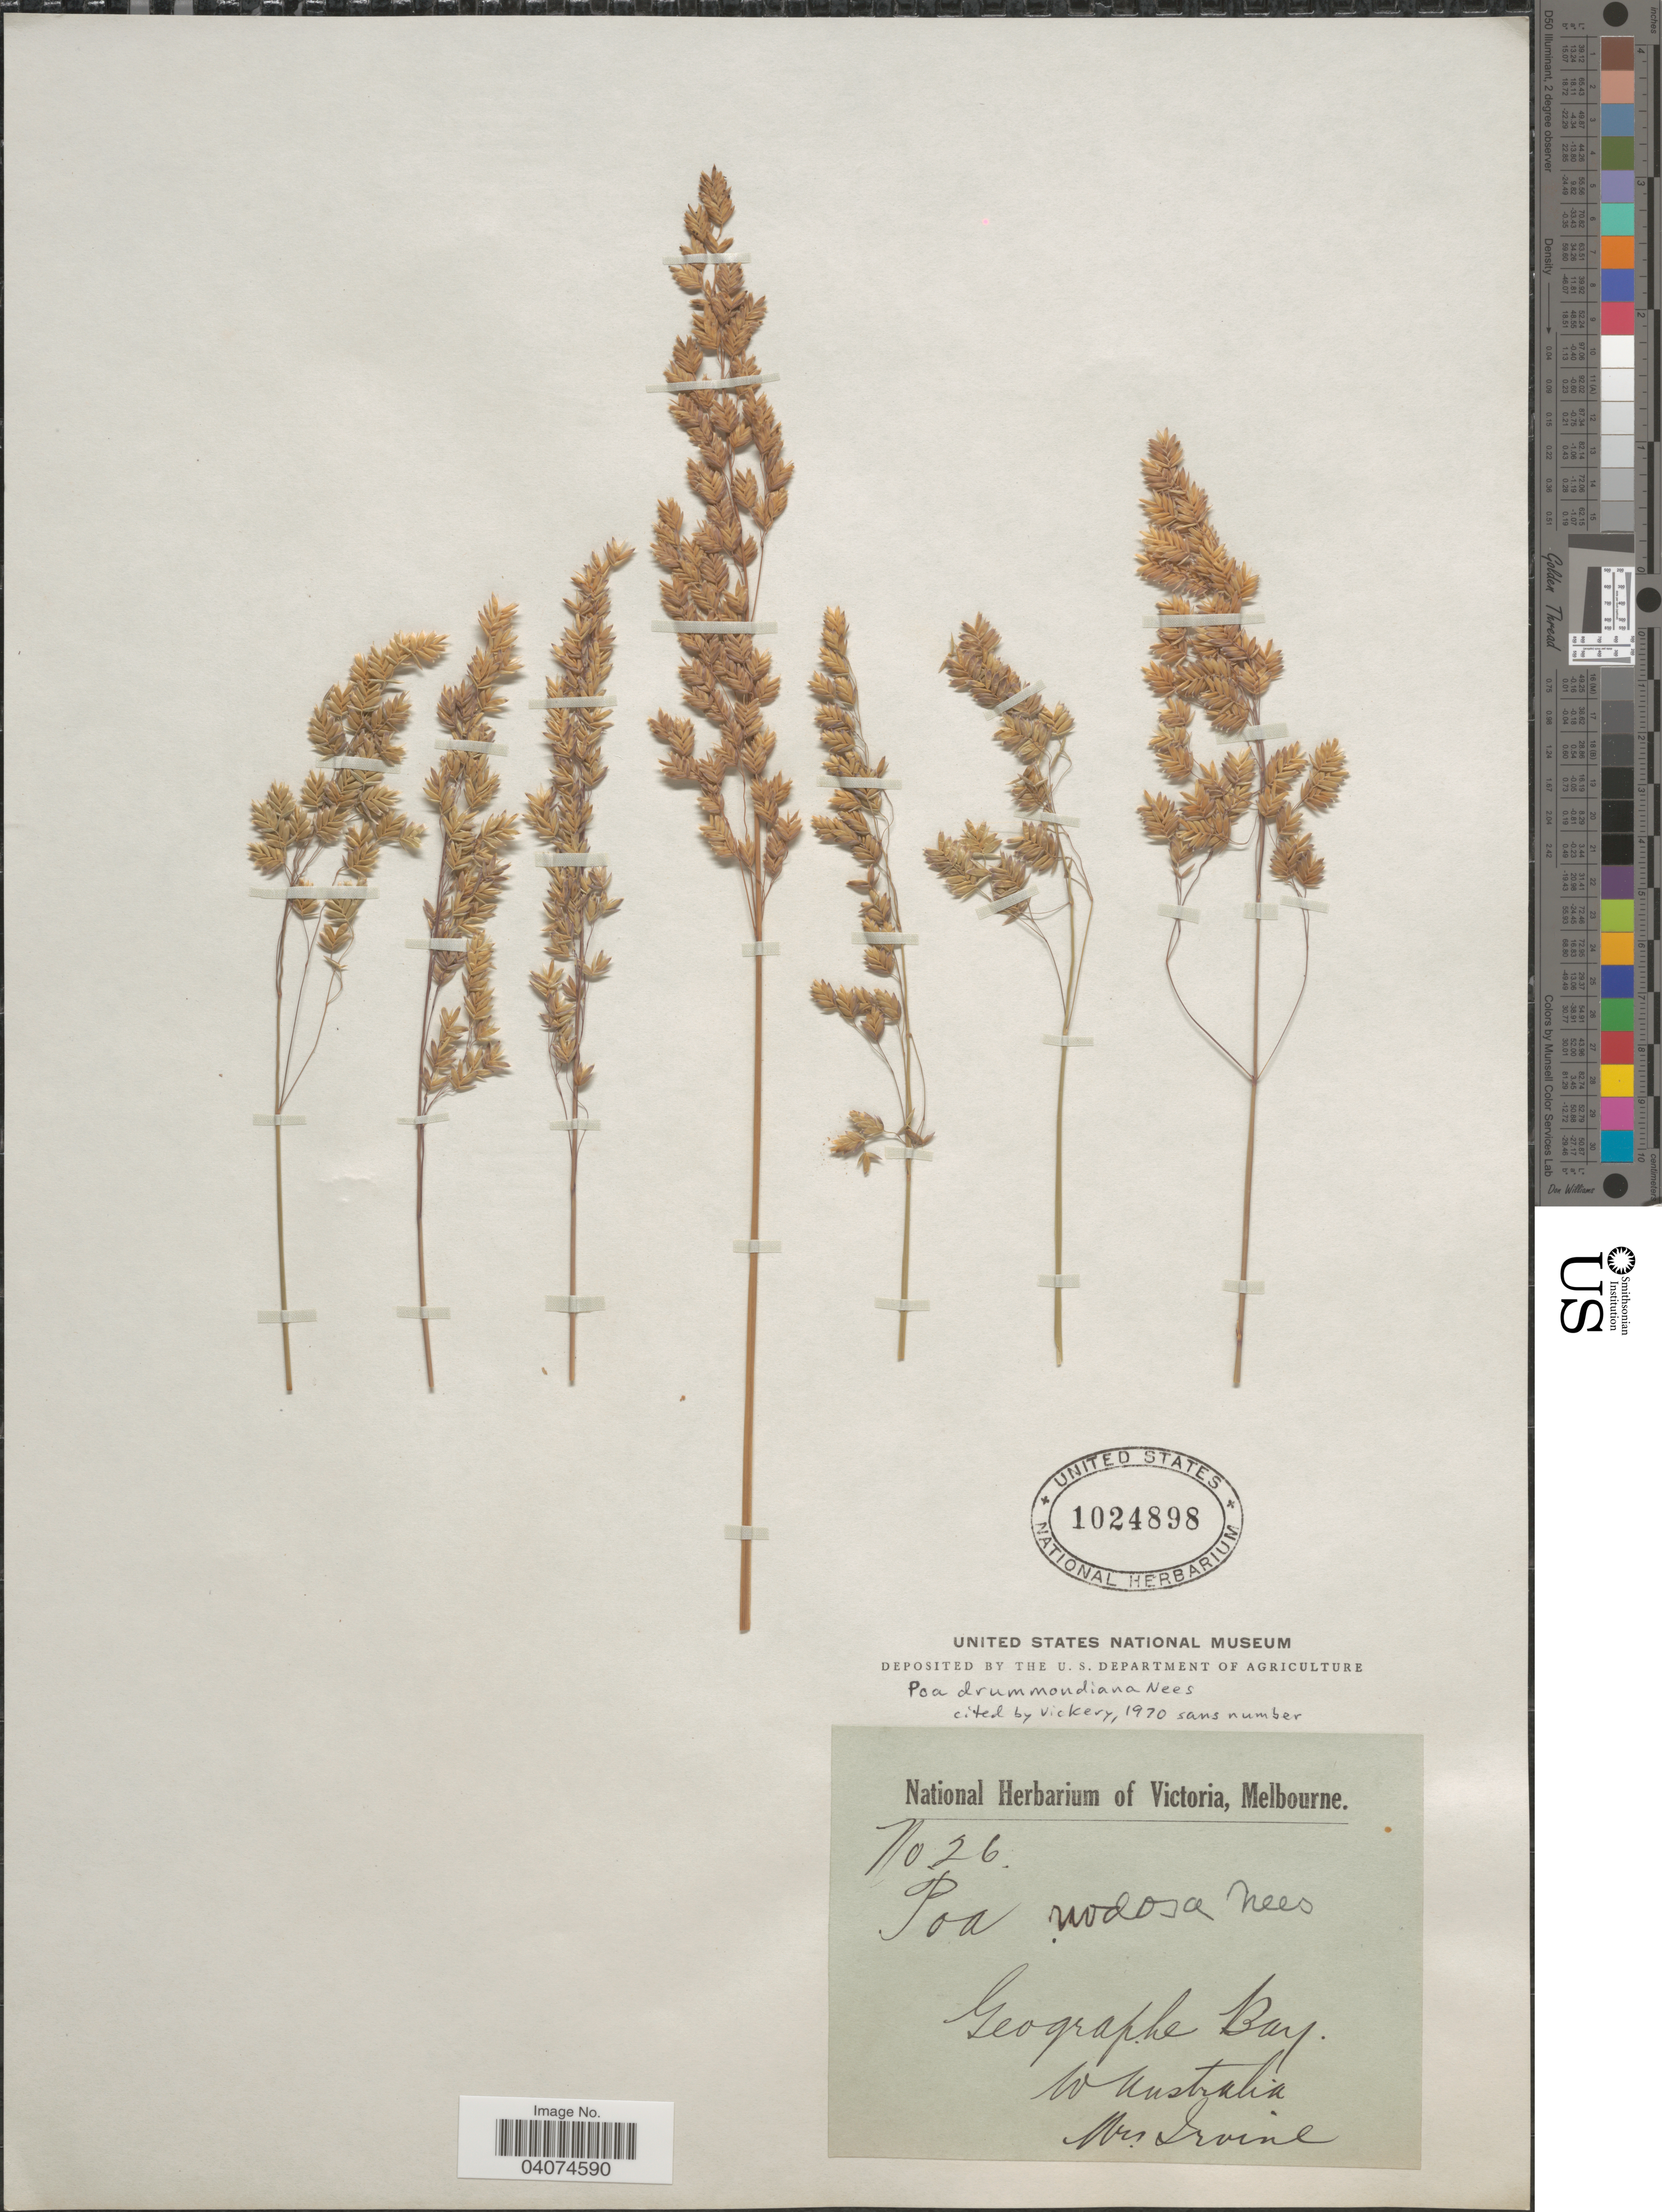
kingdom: Plantae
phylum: Tracheophyta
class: Liliopsida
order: Poales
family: Poaceae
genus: Poa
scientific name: Poa drummondiana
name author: Nees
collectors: Irvine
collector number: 26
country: Australia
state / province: Western Australia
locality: Geographe Bay.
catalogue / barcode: US 1024898